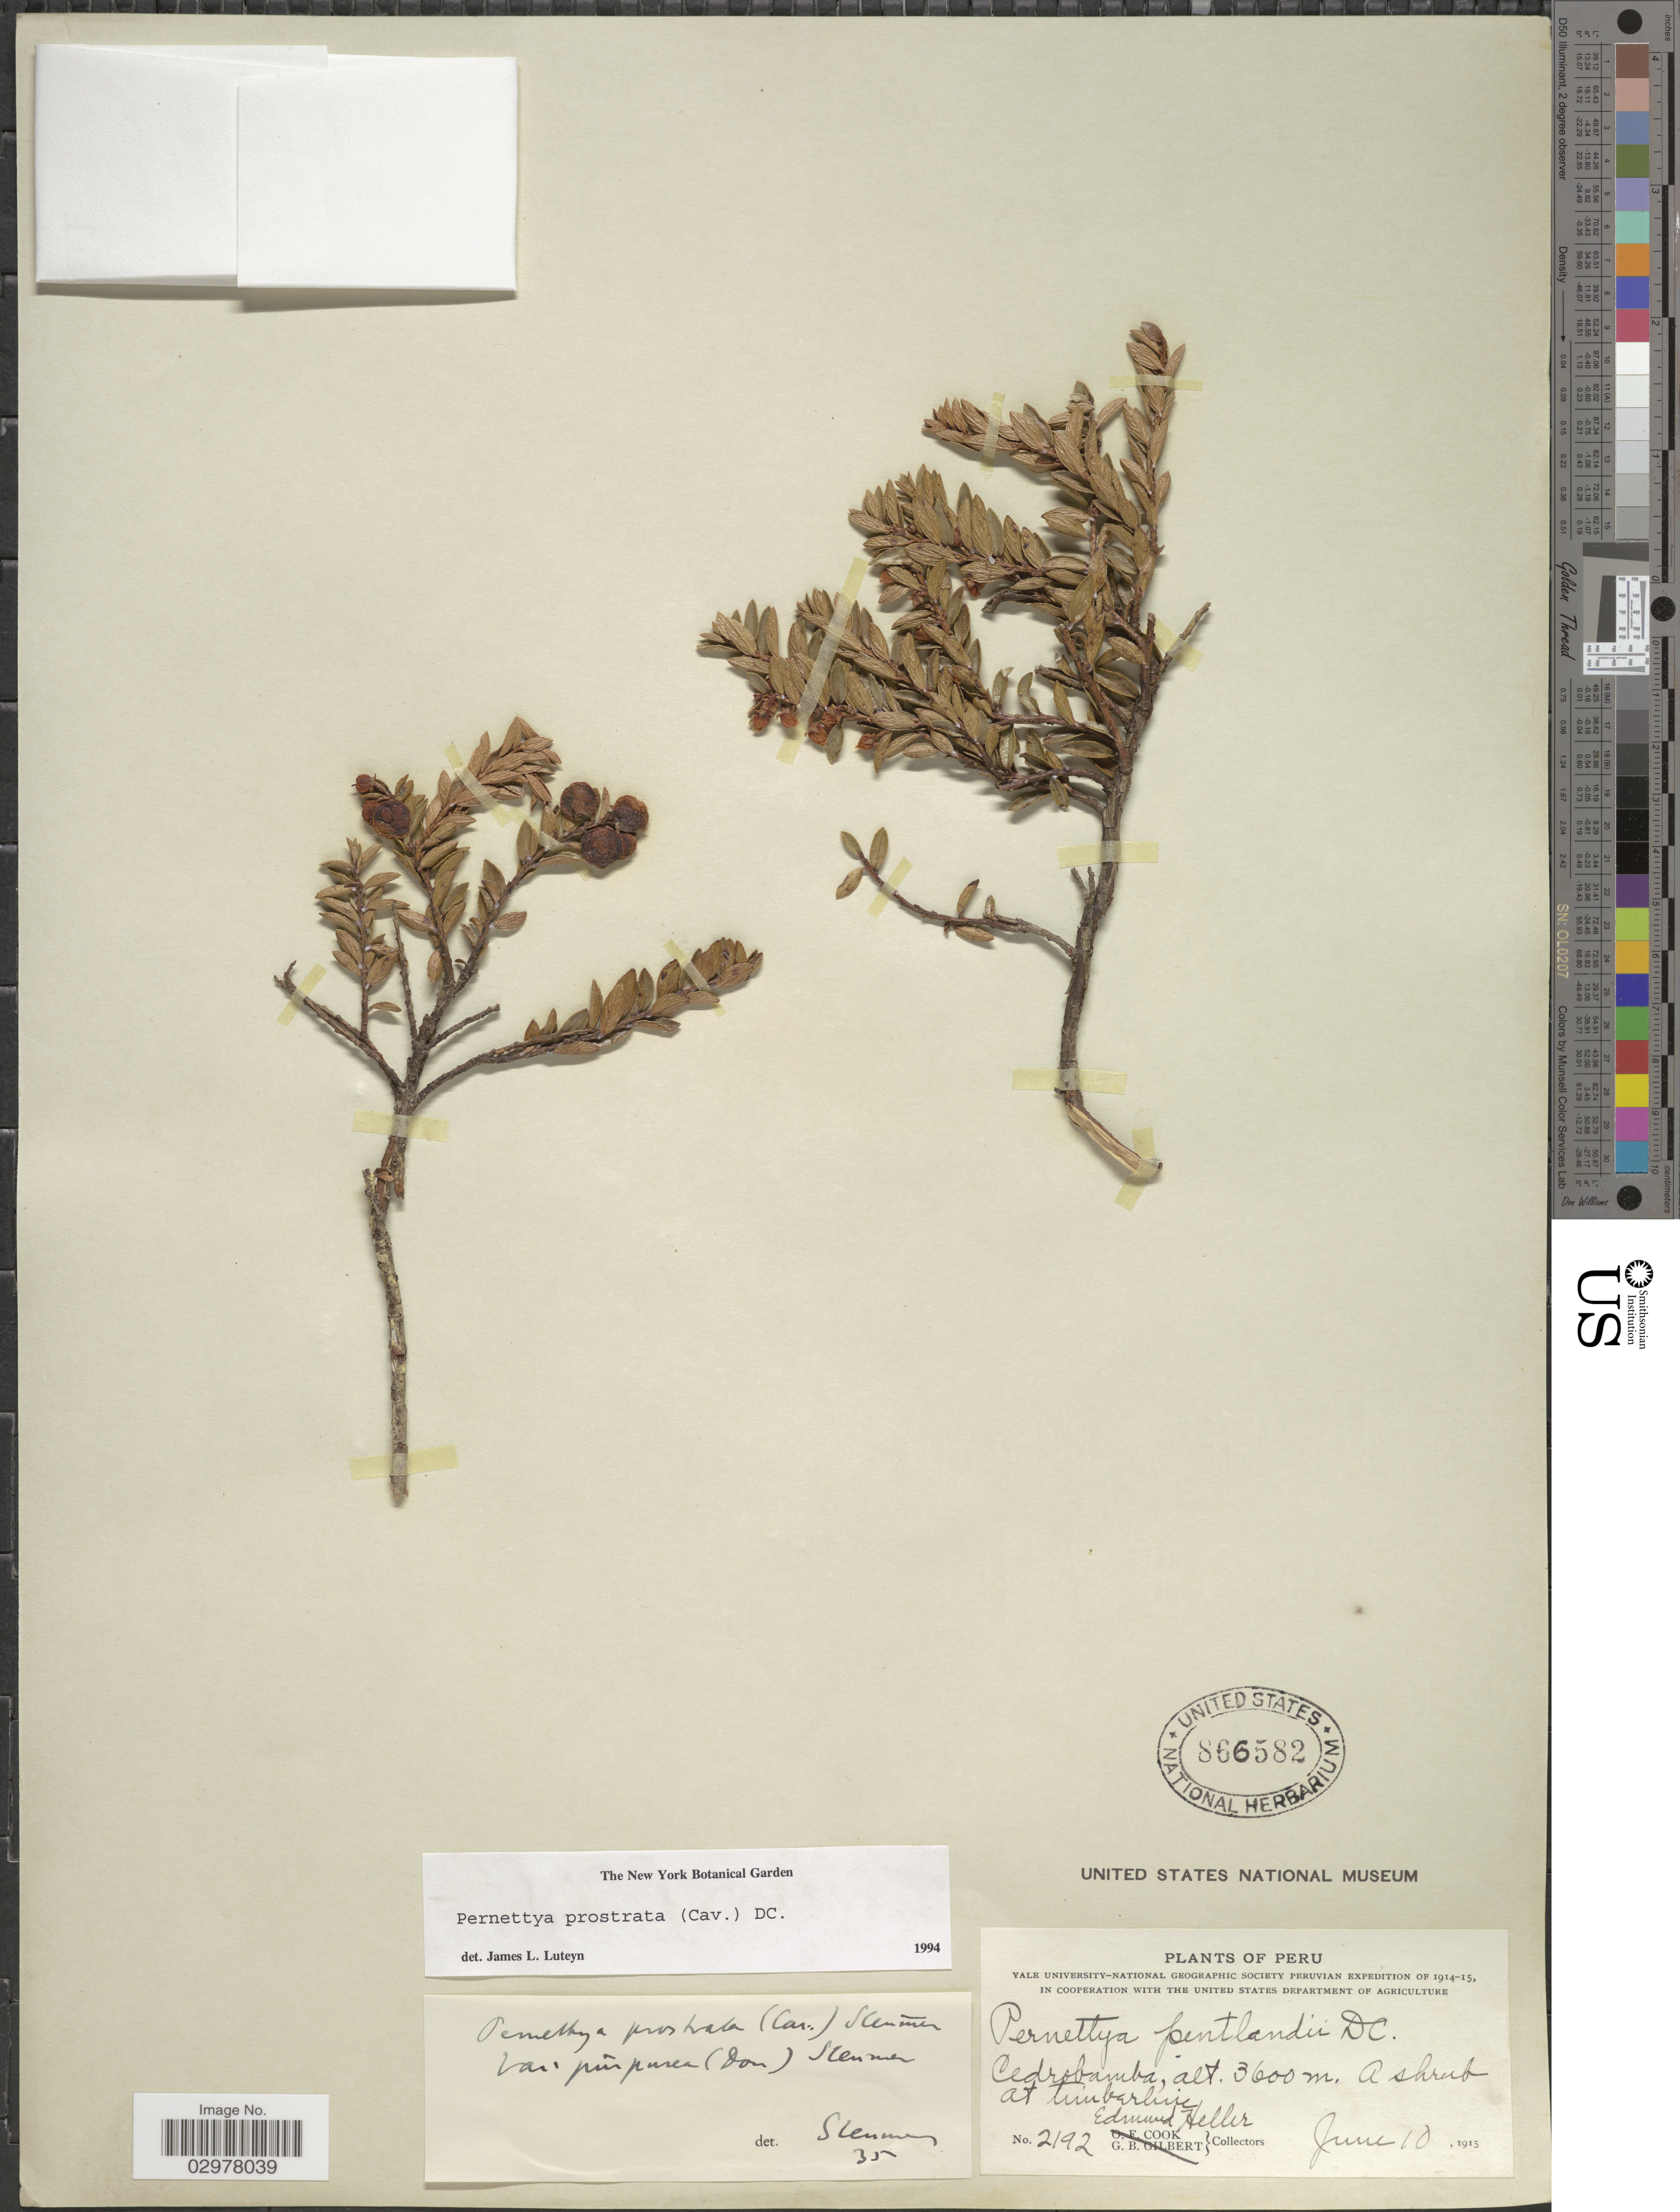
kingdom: Plantae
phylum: Tracheophyta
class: Magnoliopsida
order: Ericales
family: Ericaceae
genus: Pernettya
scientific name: Pernettya prostrata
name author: (Cav.) DC.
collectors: E. Heller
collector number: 2192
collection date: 1915-06-10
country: Peru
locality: Cedrobamba. A shrub at Timberline.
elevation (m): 3600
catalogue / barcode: US 866582